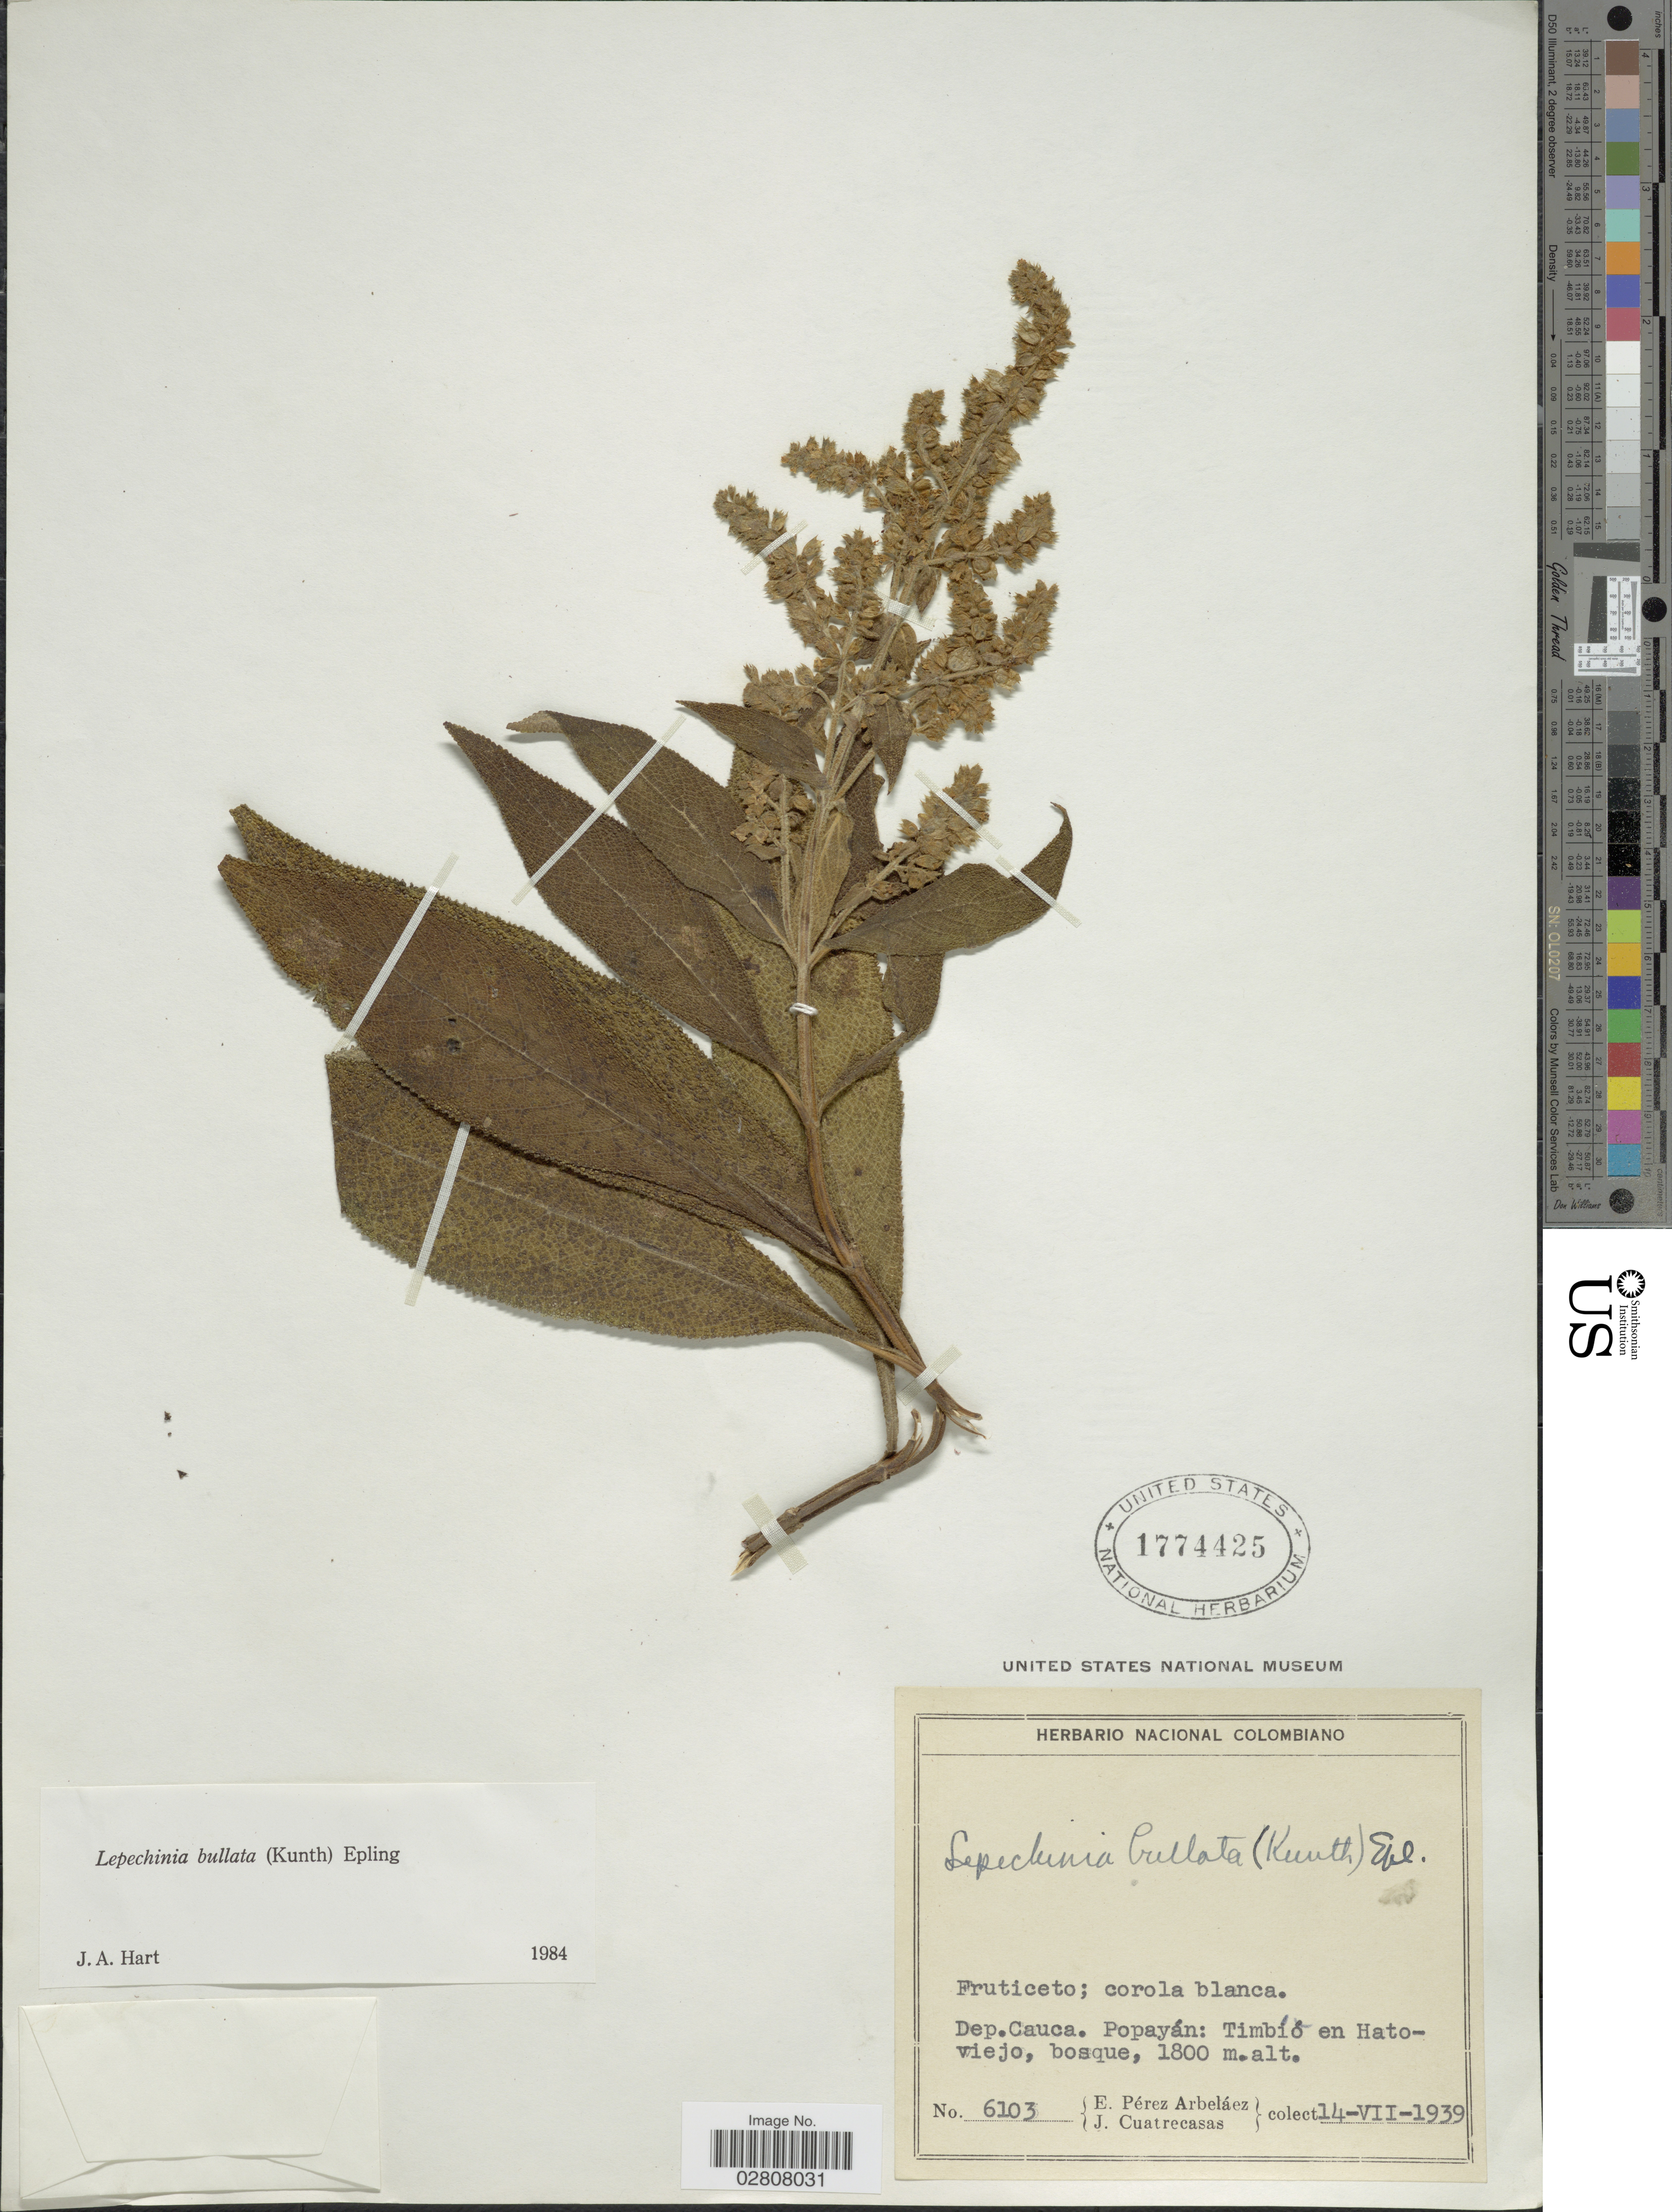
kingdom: Plantae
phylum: Tracheophyta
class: Magnoliopsida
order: Lamiales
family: Lamiaceae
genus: Lepechinia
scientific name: Lepechinia bullata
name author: (Kunth) Epling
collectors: E. Pérez Arbeláez & J. Cuatrecasas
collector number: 6103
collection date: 1939-07-14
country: Colombia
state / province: Cauca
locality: Dept. Cauca. Popayán: Timbío en hato-viejo, bosque.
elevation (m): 1800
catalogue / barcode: US 1774425